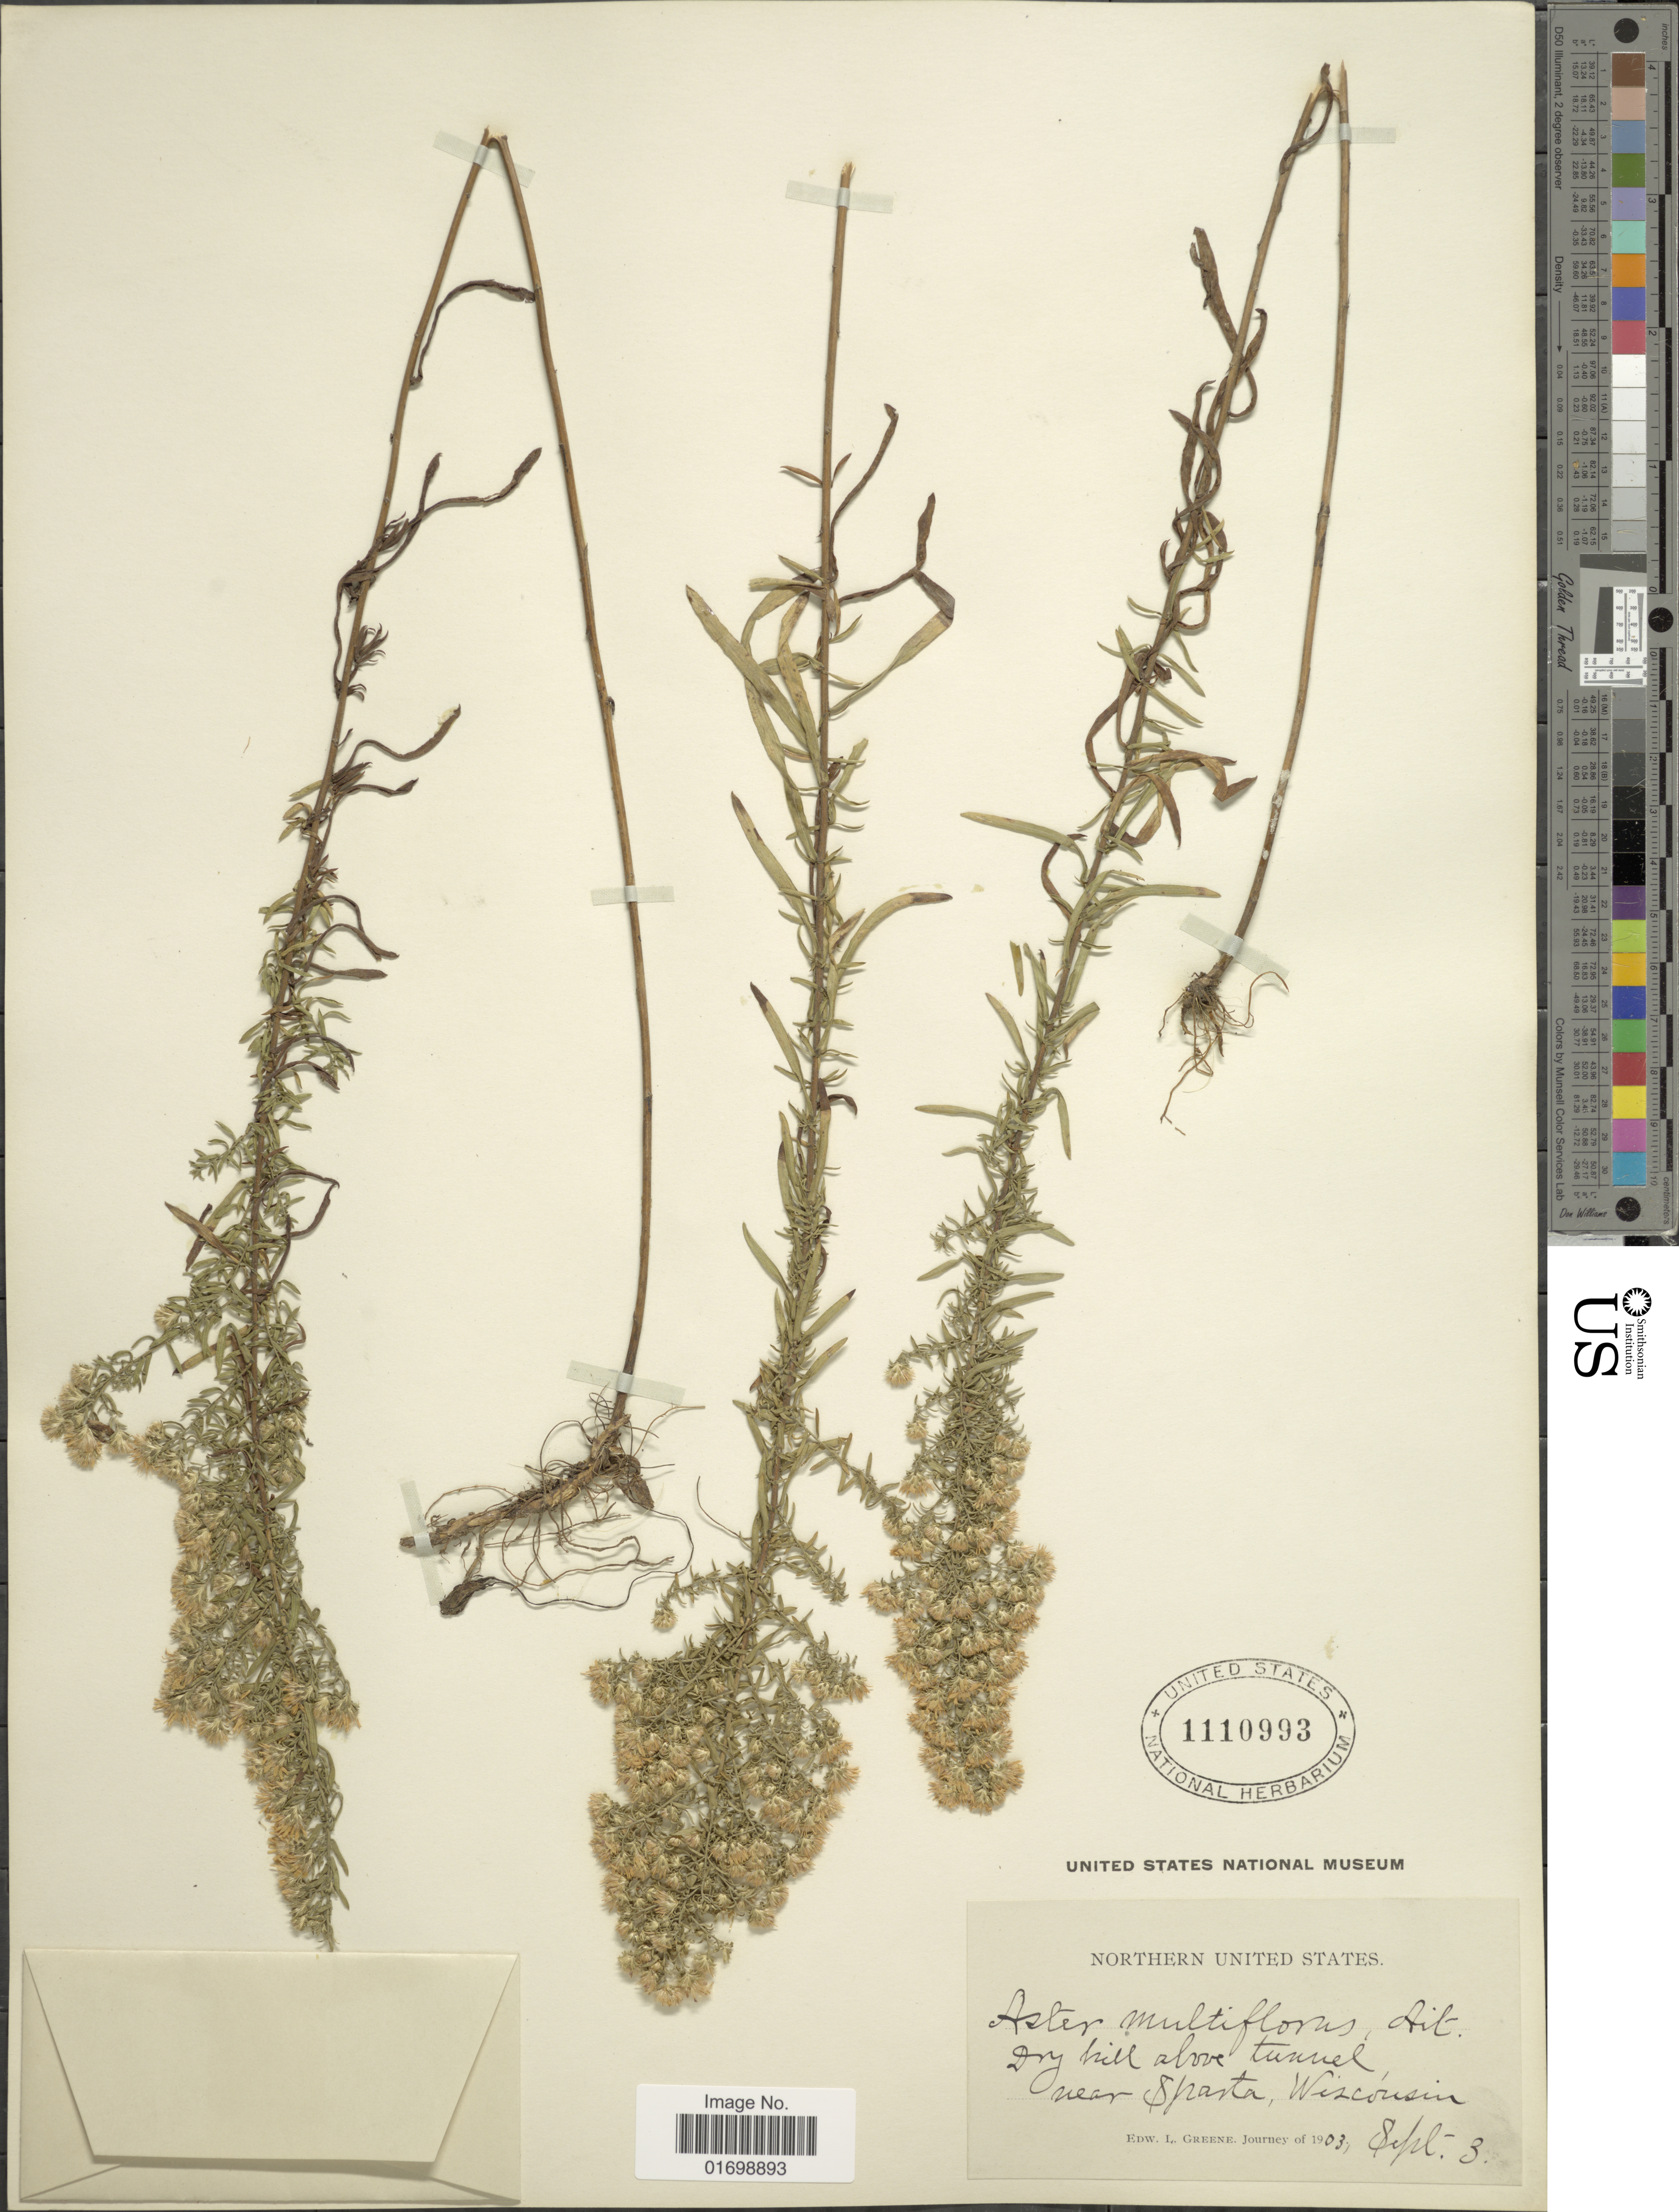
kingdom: Plantae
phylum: Tracheophyta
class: Magnoliopsida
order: Asterales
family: Asteraceae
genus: Symphyotrichum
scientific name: Symphyotrichum ericoides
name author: (L.) G.L. Nesom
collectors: E. L. Greene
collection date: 1903-09-03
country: United States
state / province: Wisconsin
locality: Dry hill above tunnel, near Sparta.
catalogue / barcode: US 1110993